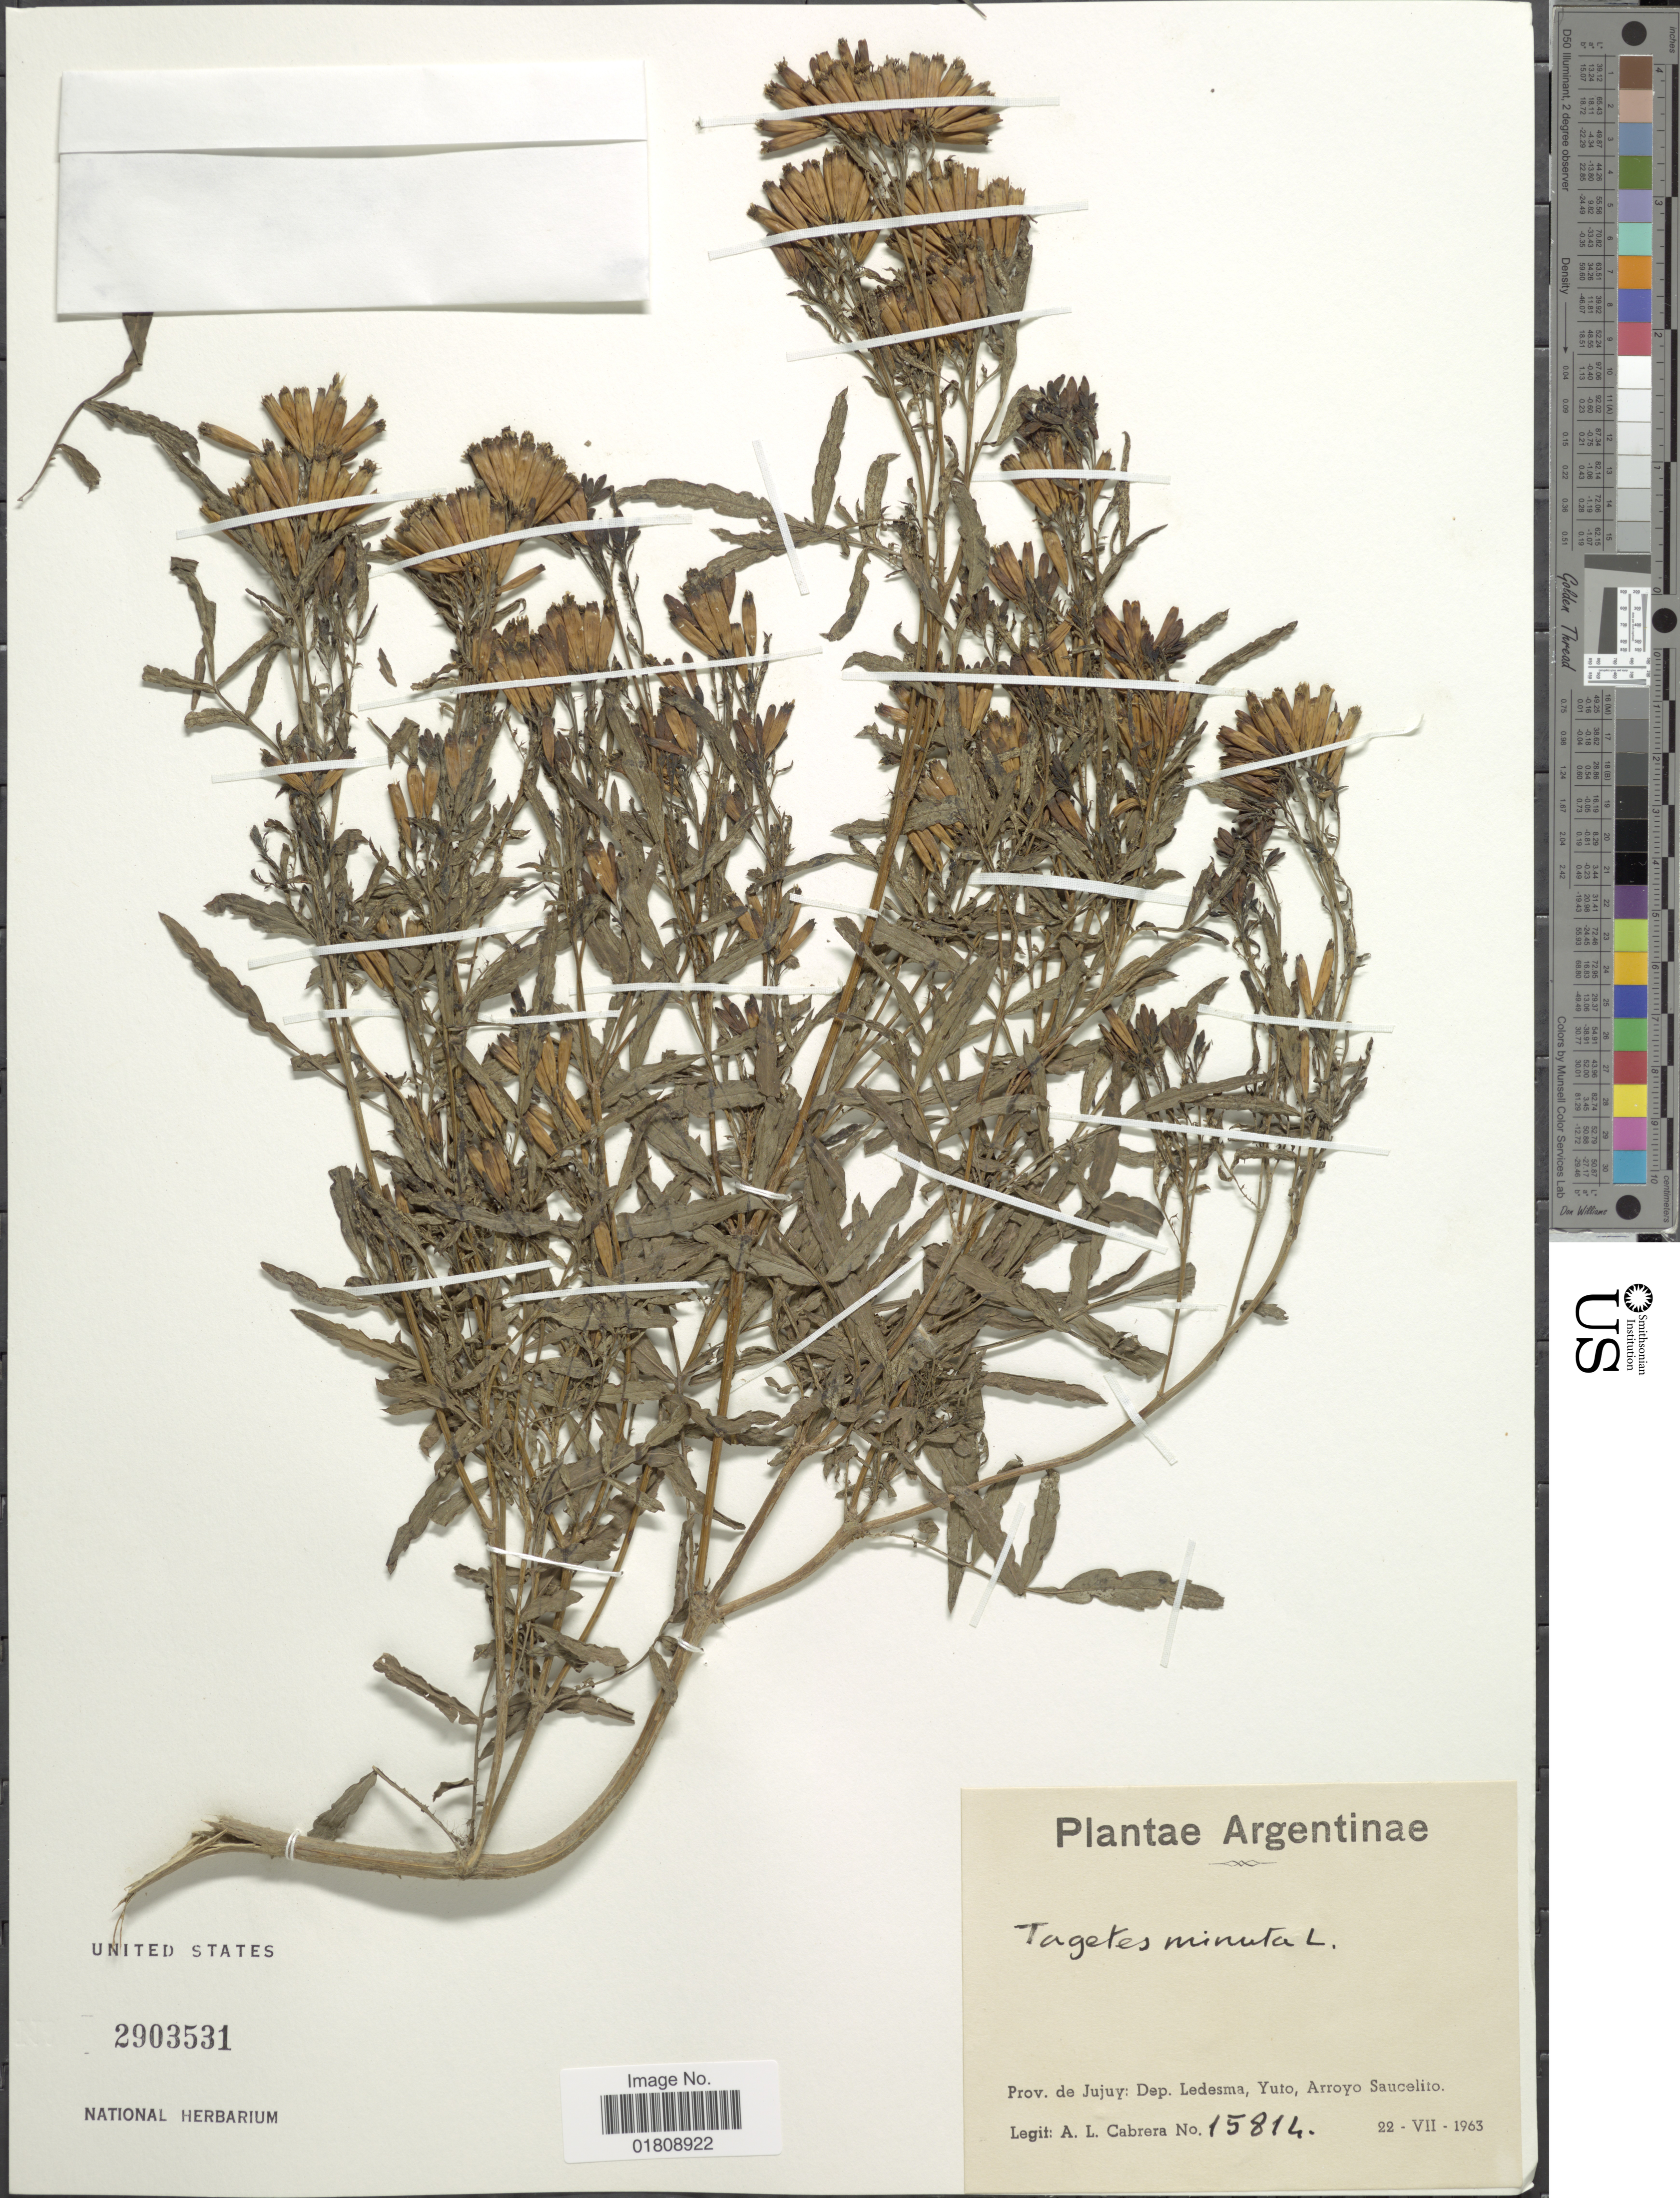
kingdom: Plantae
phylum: Tracheophyta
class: Magnoliopsida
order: Asterales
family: Asteraceae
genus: Tagetes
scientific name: Tagetes minuta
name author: L.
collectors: A. L. Cabrera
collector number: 15814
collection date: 1963-07-22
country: Argentina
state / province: Jujuy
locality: Dep. Ledesma, Yuto, Arroyo Saucelito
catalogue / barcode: US 2903531